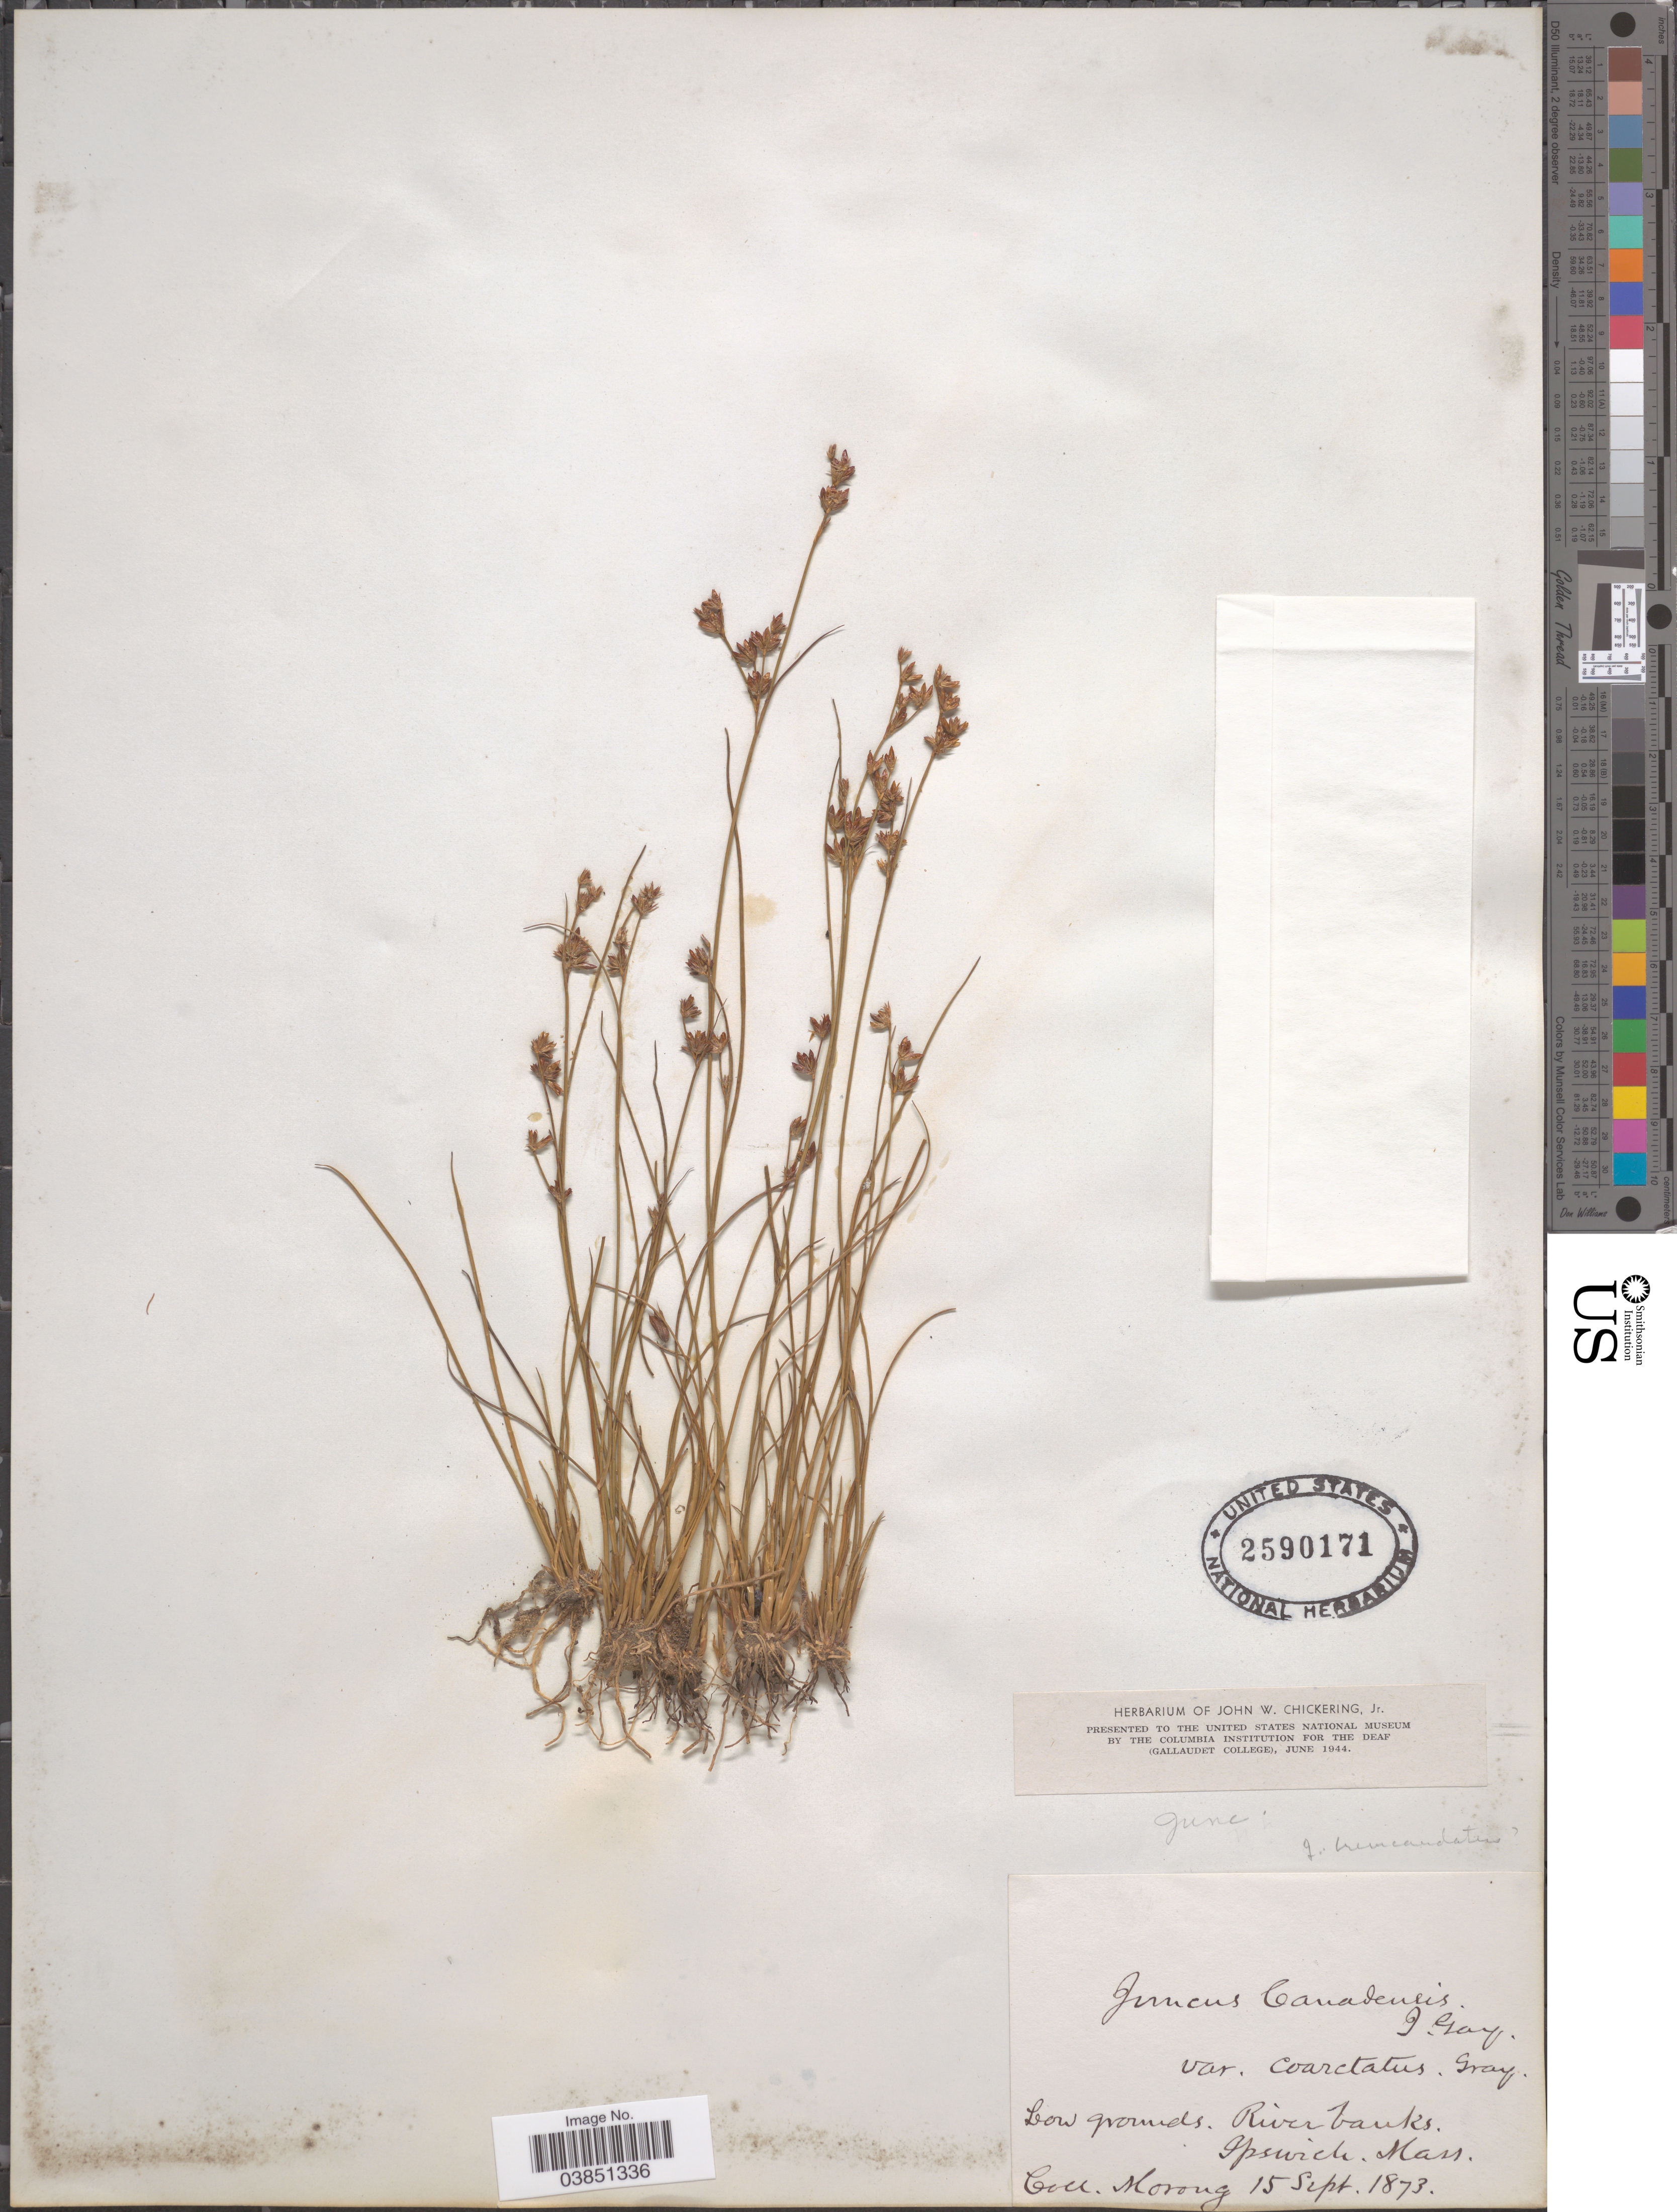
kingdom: Plantae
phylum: Tracheophyta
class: Liliopsida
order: Poales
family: Juncaceae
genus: Juncus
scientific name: Juncus canadensis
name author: J. Gay ex Laharpe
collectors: Morong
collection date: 1873-09-15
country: United States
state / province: Massachusetts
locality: Ipswick.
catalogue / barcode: US 2590171